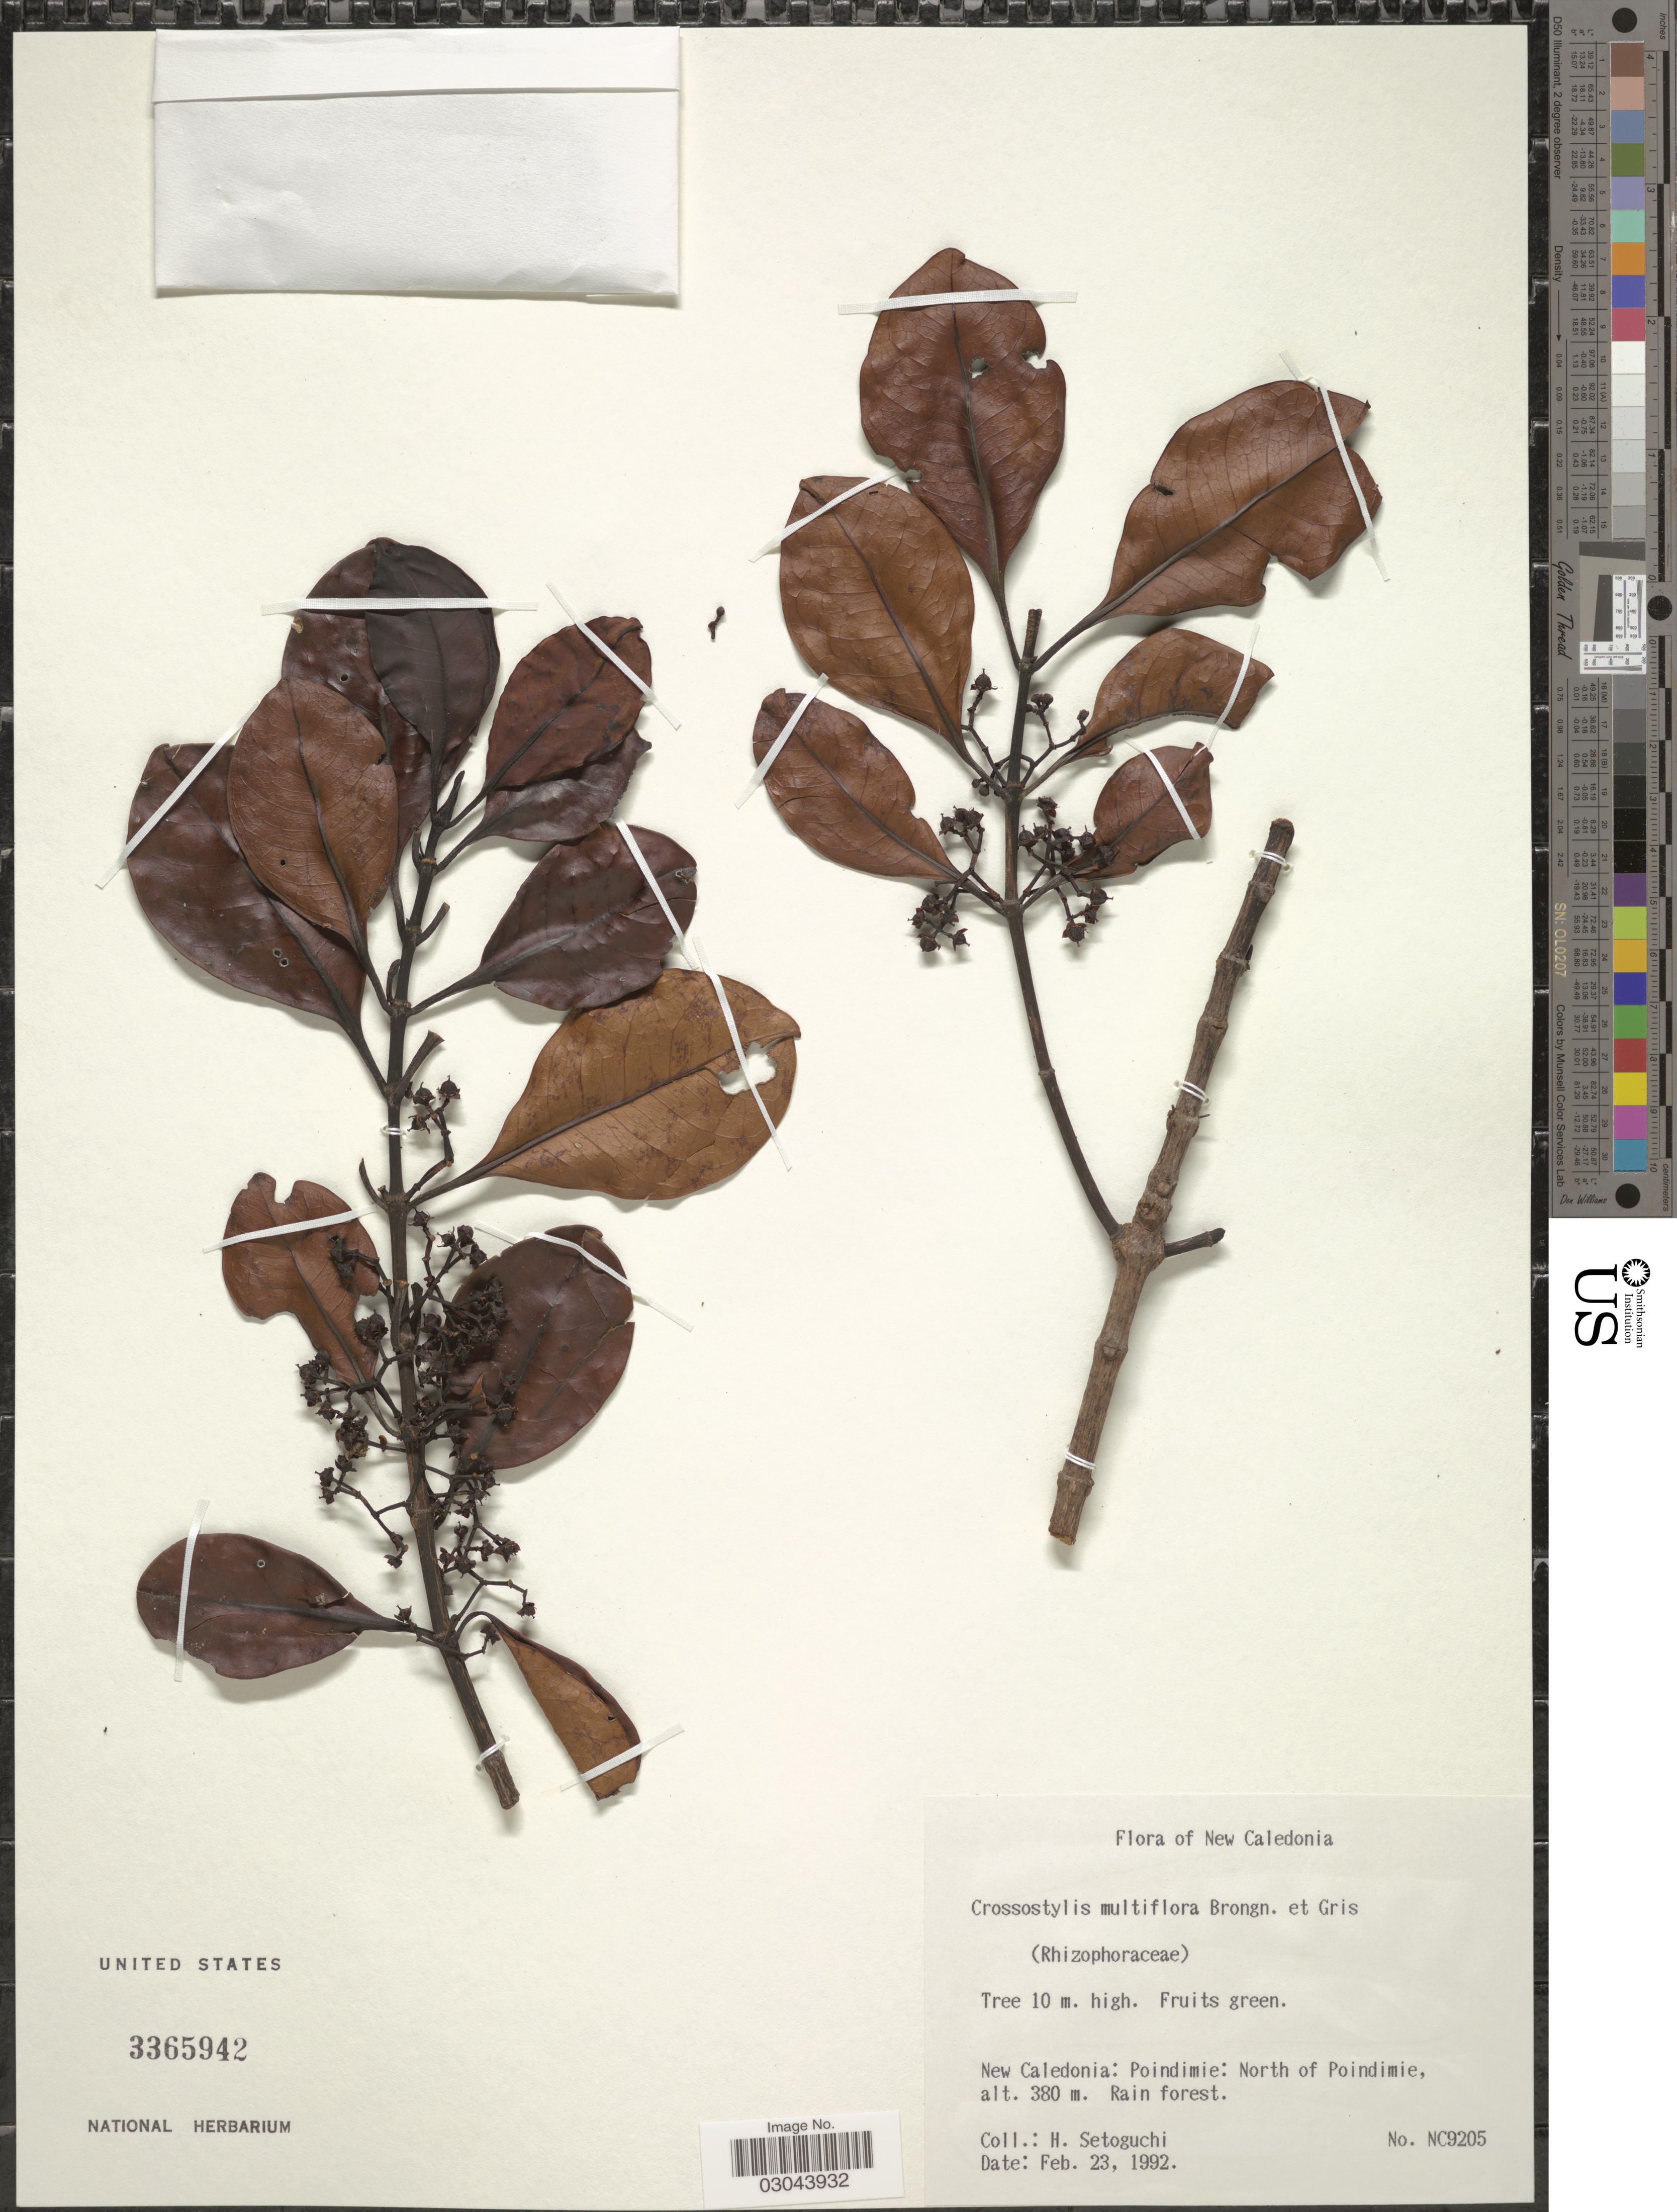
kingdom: Plantae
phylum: Tracheophyta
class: Magnoliopsida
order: Malpighiales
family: Rhizophoraceae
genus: Crossostylis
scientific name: Crossostylis multiflora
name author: Brongn. & Gris ex Pancher & Sebert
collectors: H. Setoguchi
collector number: NC9205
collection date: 1992-02-23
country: New Caledonia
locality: Poindimie: North of Poindimie.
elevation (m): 380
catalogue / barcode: US 3365942